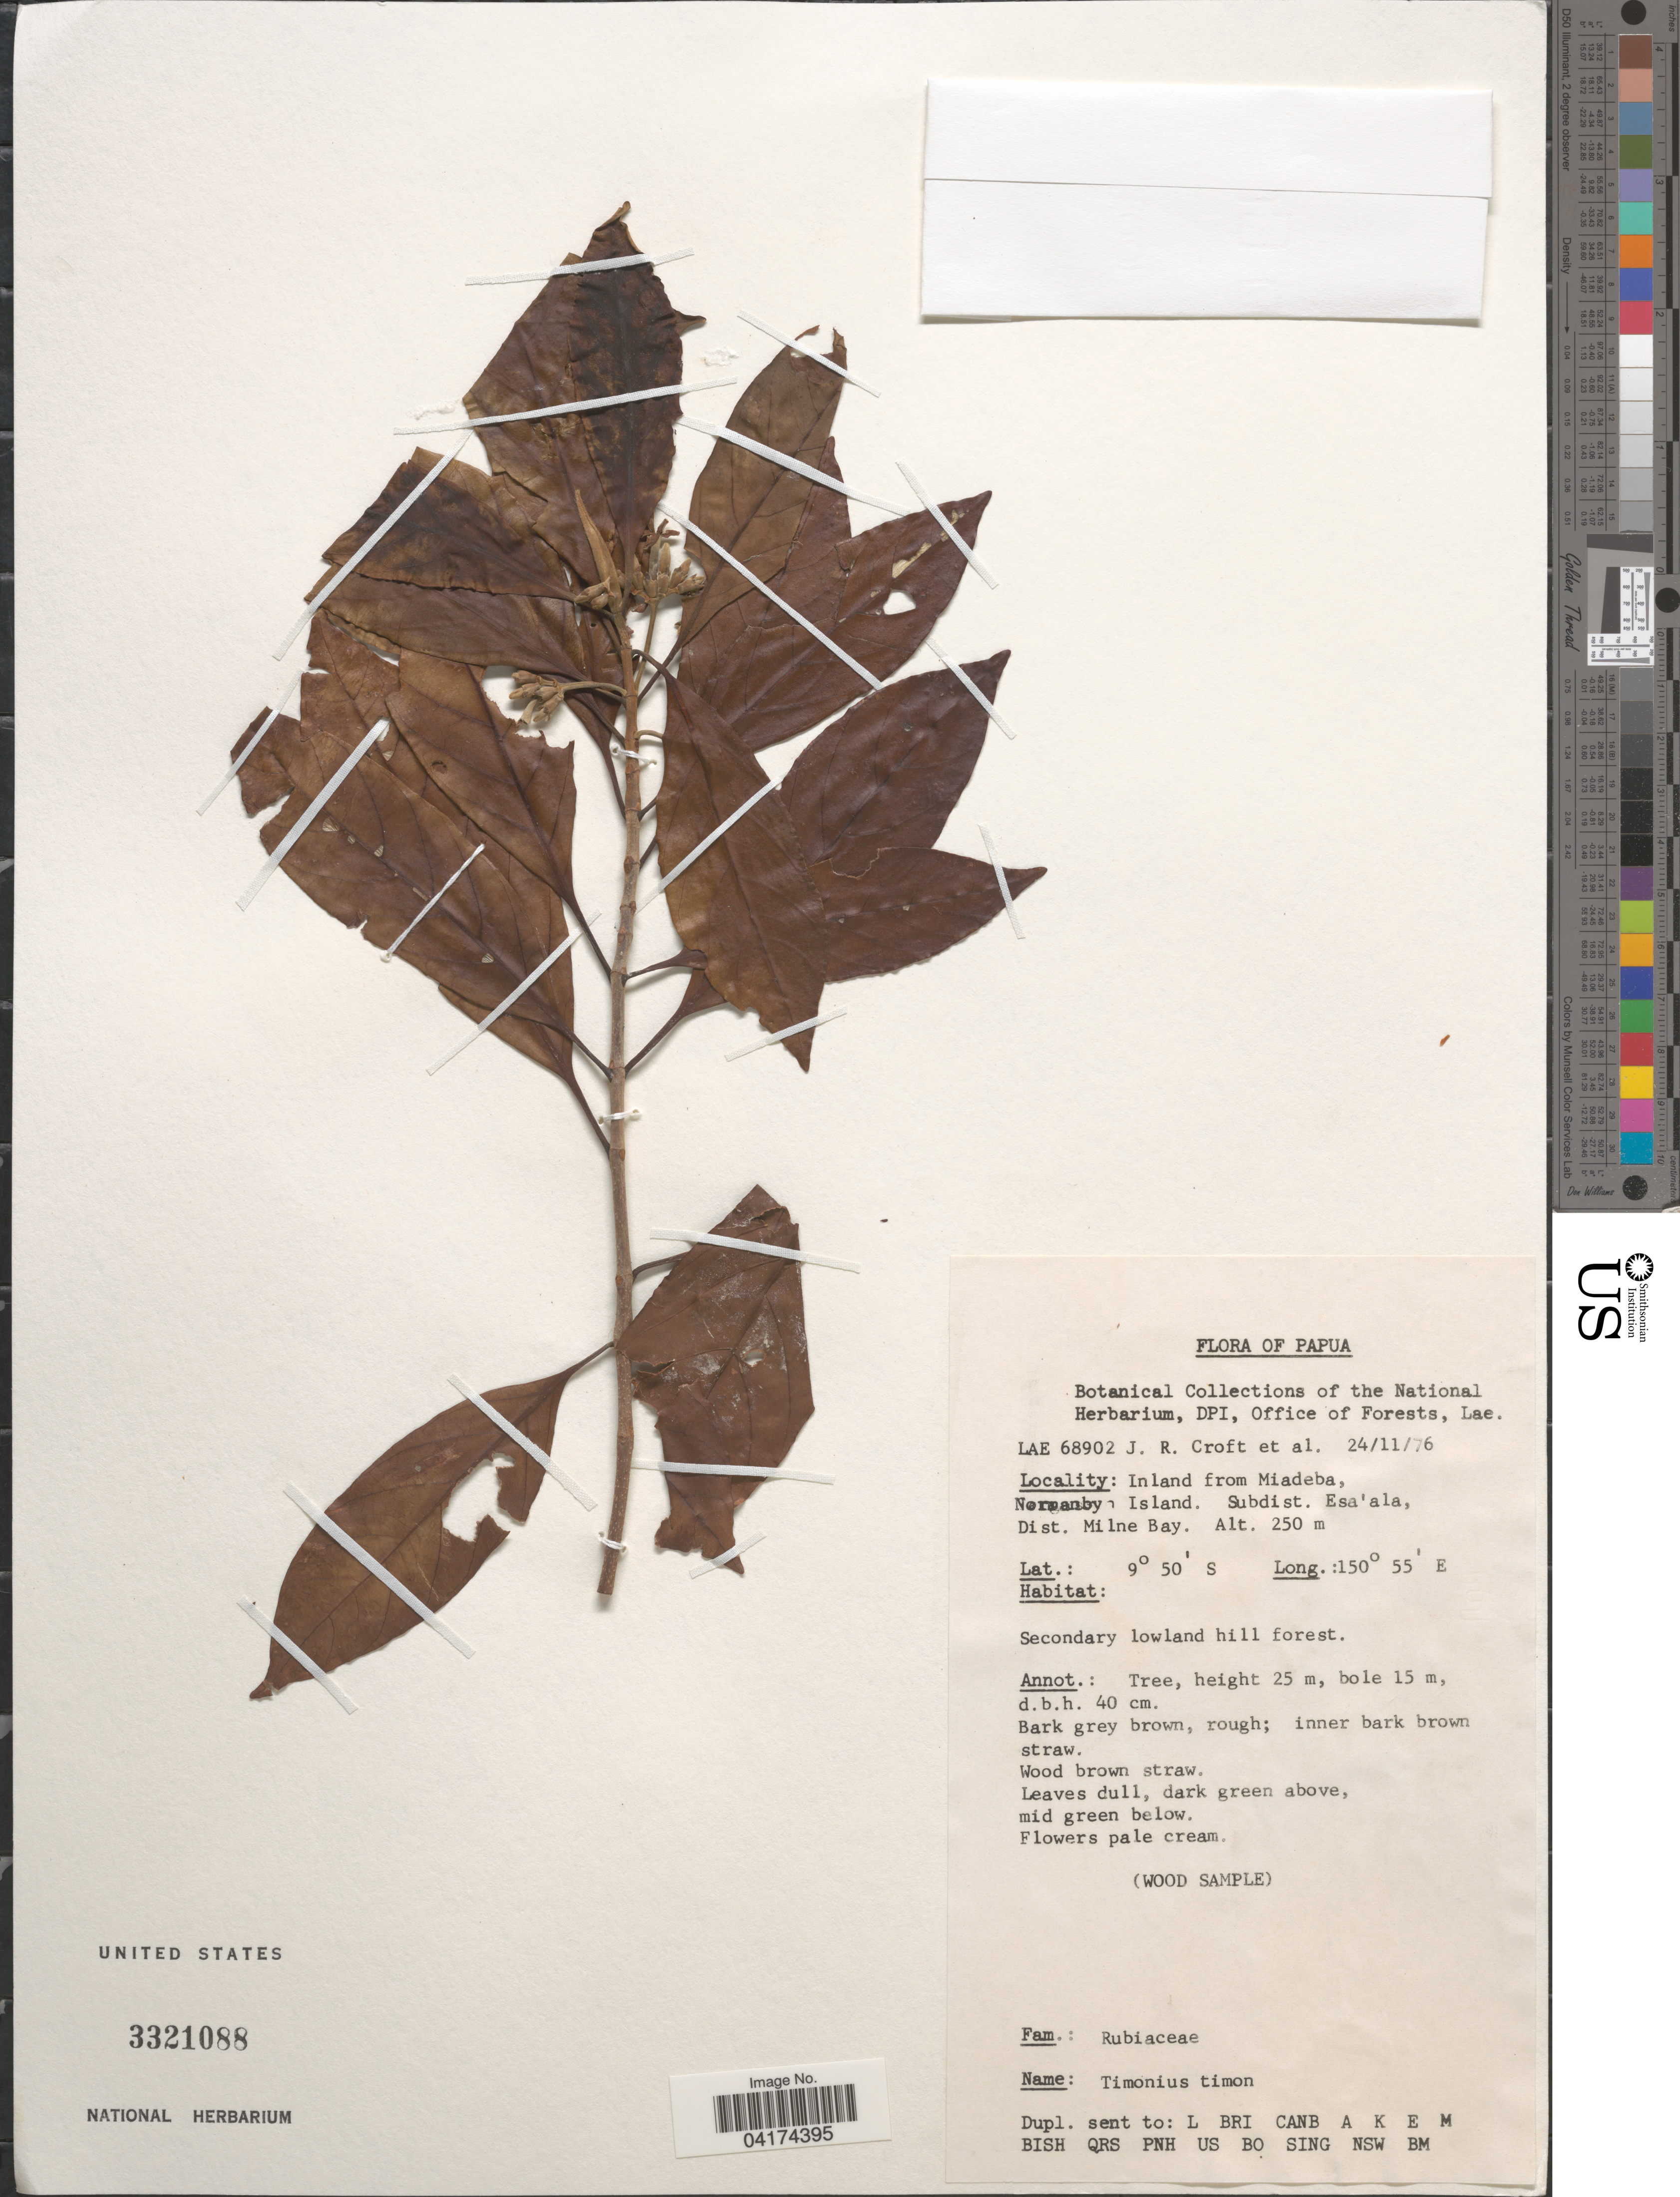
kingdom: Plantae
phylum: Tracheophyta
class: Magnoliopsida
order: Gentianales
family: Rubiaceae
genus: Timonius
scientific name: Timonius timon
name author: (Spreng.) Merr.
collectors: J. R. Croft & et al.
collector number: LAE 68902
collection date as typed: Transcribed d/m/y: 24/11/76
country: Papua New Guinea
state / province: Milne Bay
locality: Papua. Inland from Miadeba, Normanby Island. Subdist. Esa'ala, Dist. Milne Bay.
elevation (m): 250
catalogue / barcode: US 3321088